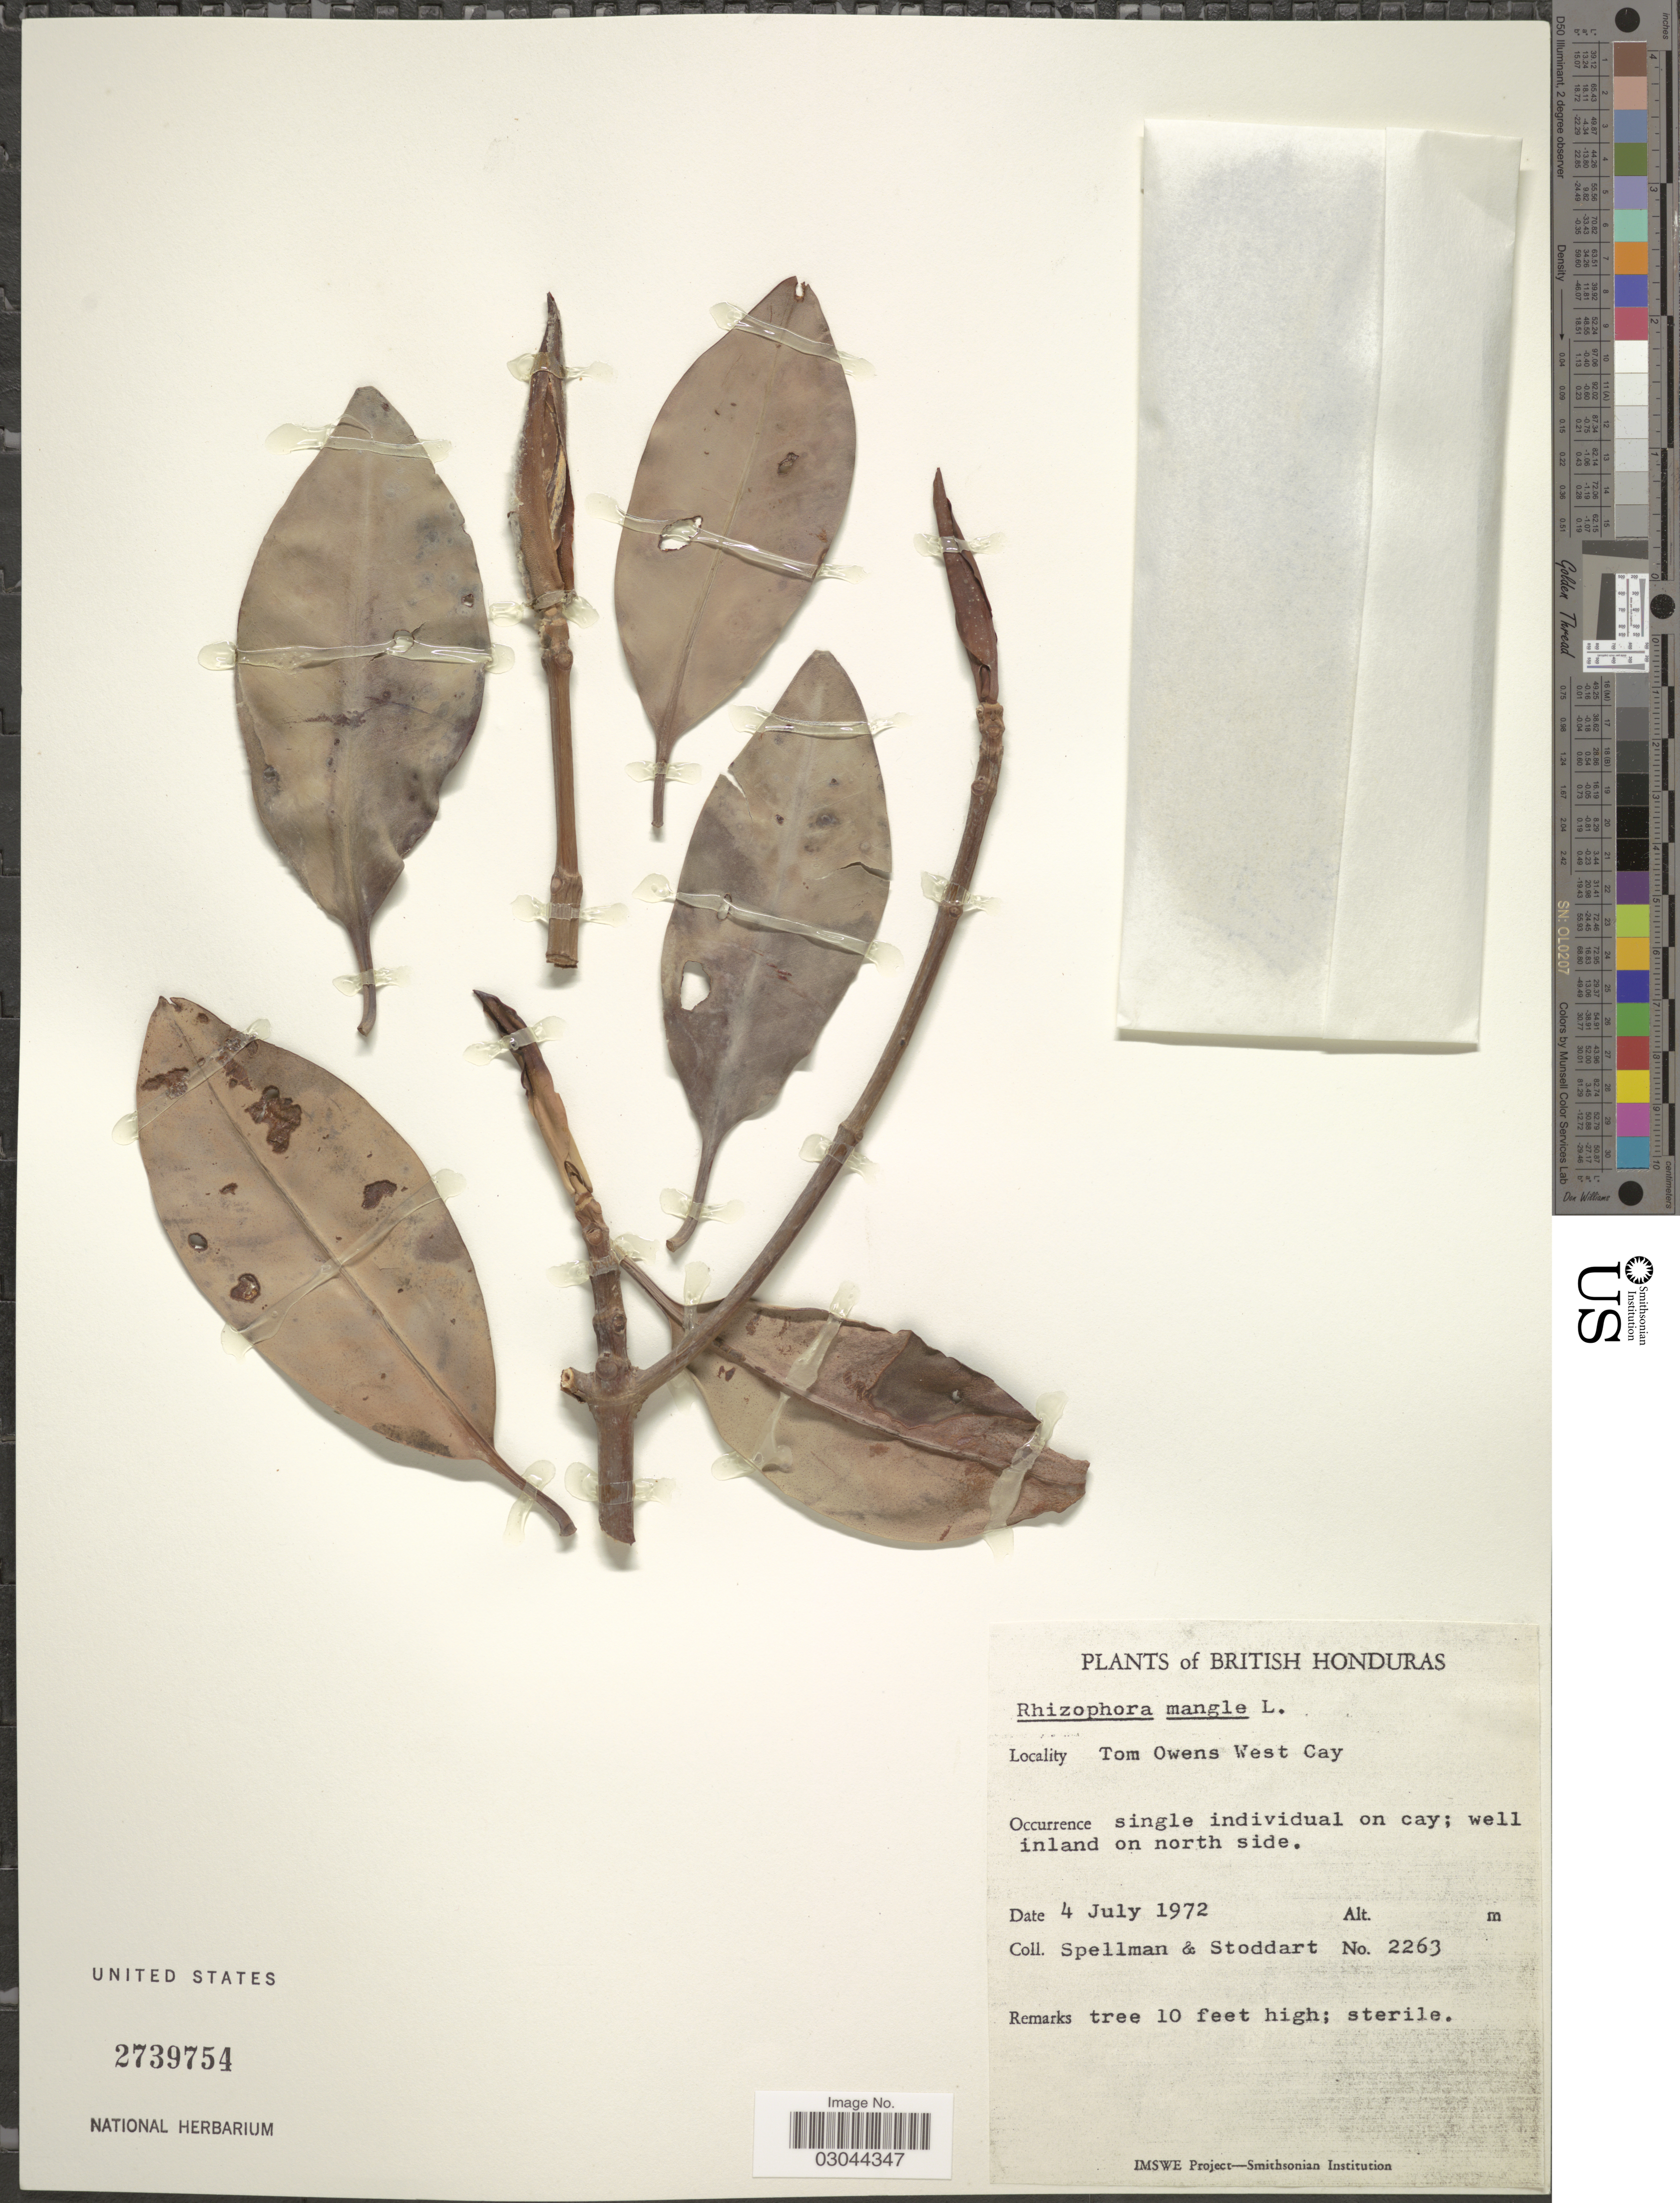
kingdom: Plantae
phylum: Tracheophyta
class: Magnoliopsida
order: Malpighiales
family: Rhizophoraceae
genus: Rhizophora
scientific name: Rhizophora mangle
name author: L.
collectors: Spellman, -- & -. Stoddart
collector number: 2263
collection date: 1972-07-04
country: Belize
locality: British Honduras. Tom Owens West Cay.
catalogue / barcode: US 2739754